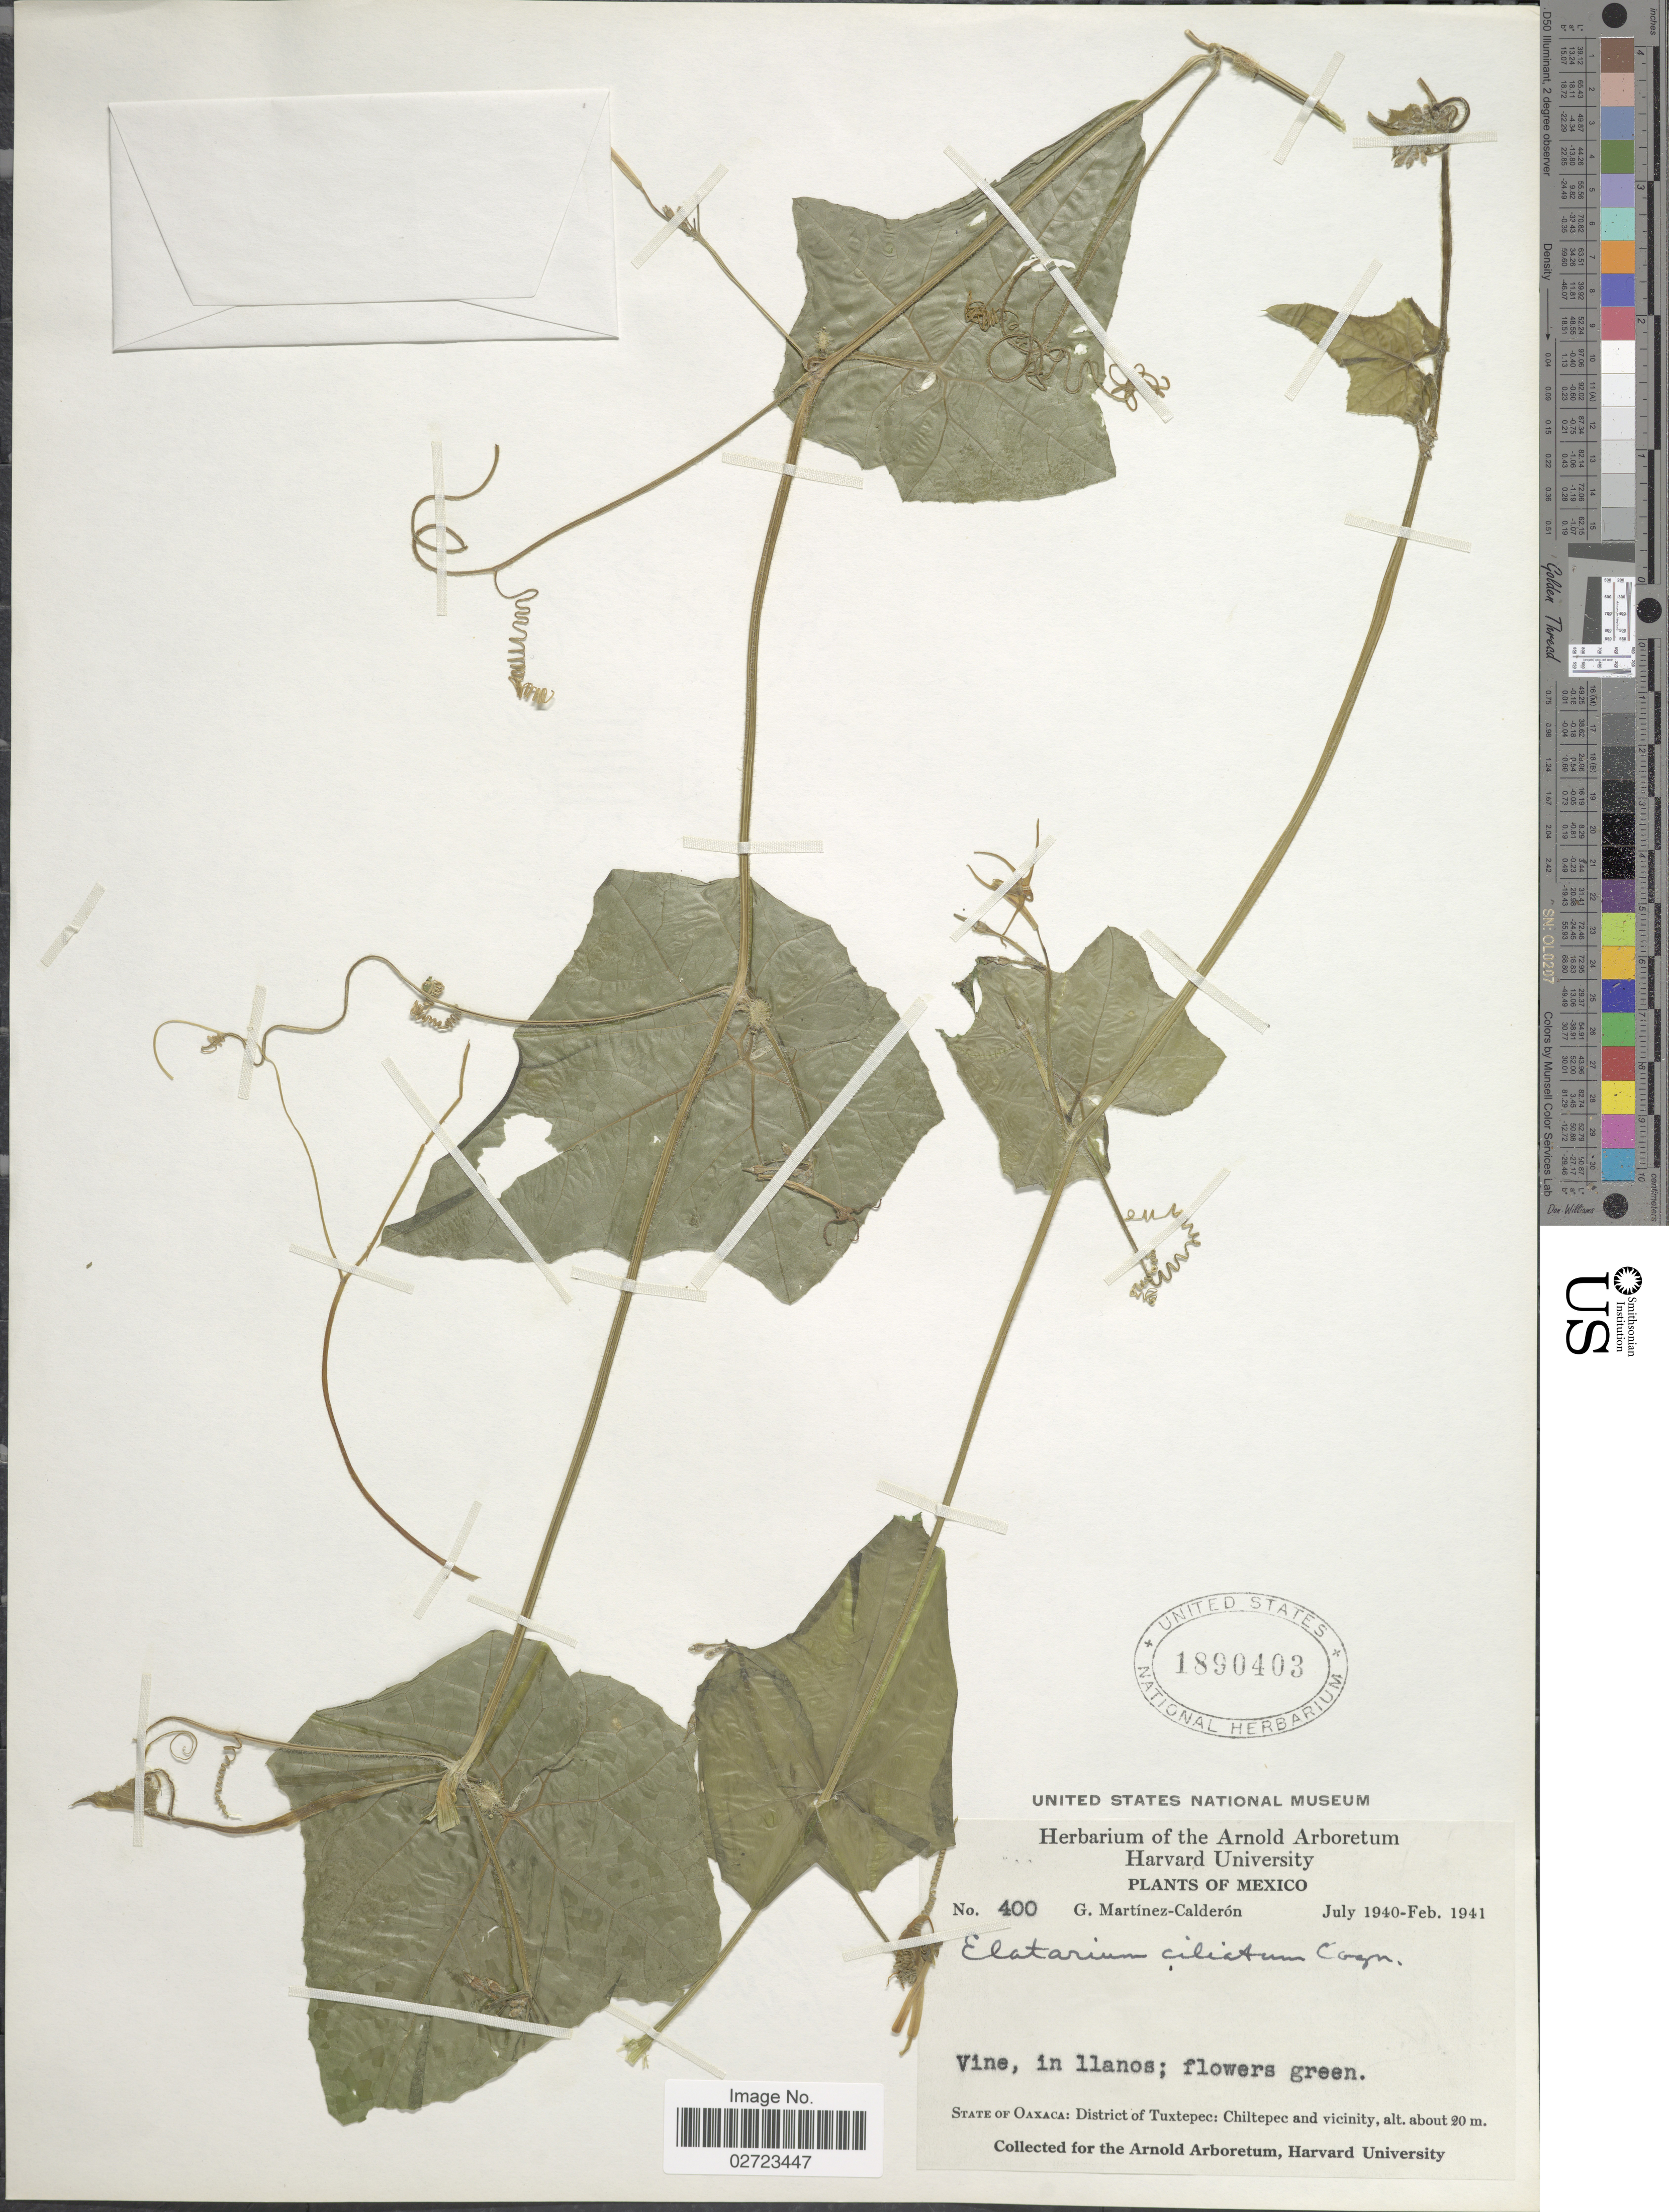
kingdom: Plantae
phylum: Tracheophyta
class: Magnoliopsida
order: Cucurbitales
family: Cucurbitaceae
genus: Cyclanthera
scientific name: Cyclanthera carthagenensis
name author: (Jacq.) H. Schaef. & S.S. Renner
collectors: G. Martinez-C.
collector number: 400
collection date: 1940-07/1941-02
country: Mexico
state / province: Oaxaca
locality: District of Tuxtepec: Chiltepec and vicinity.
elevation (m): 20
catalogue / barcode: US 1890403